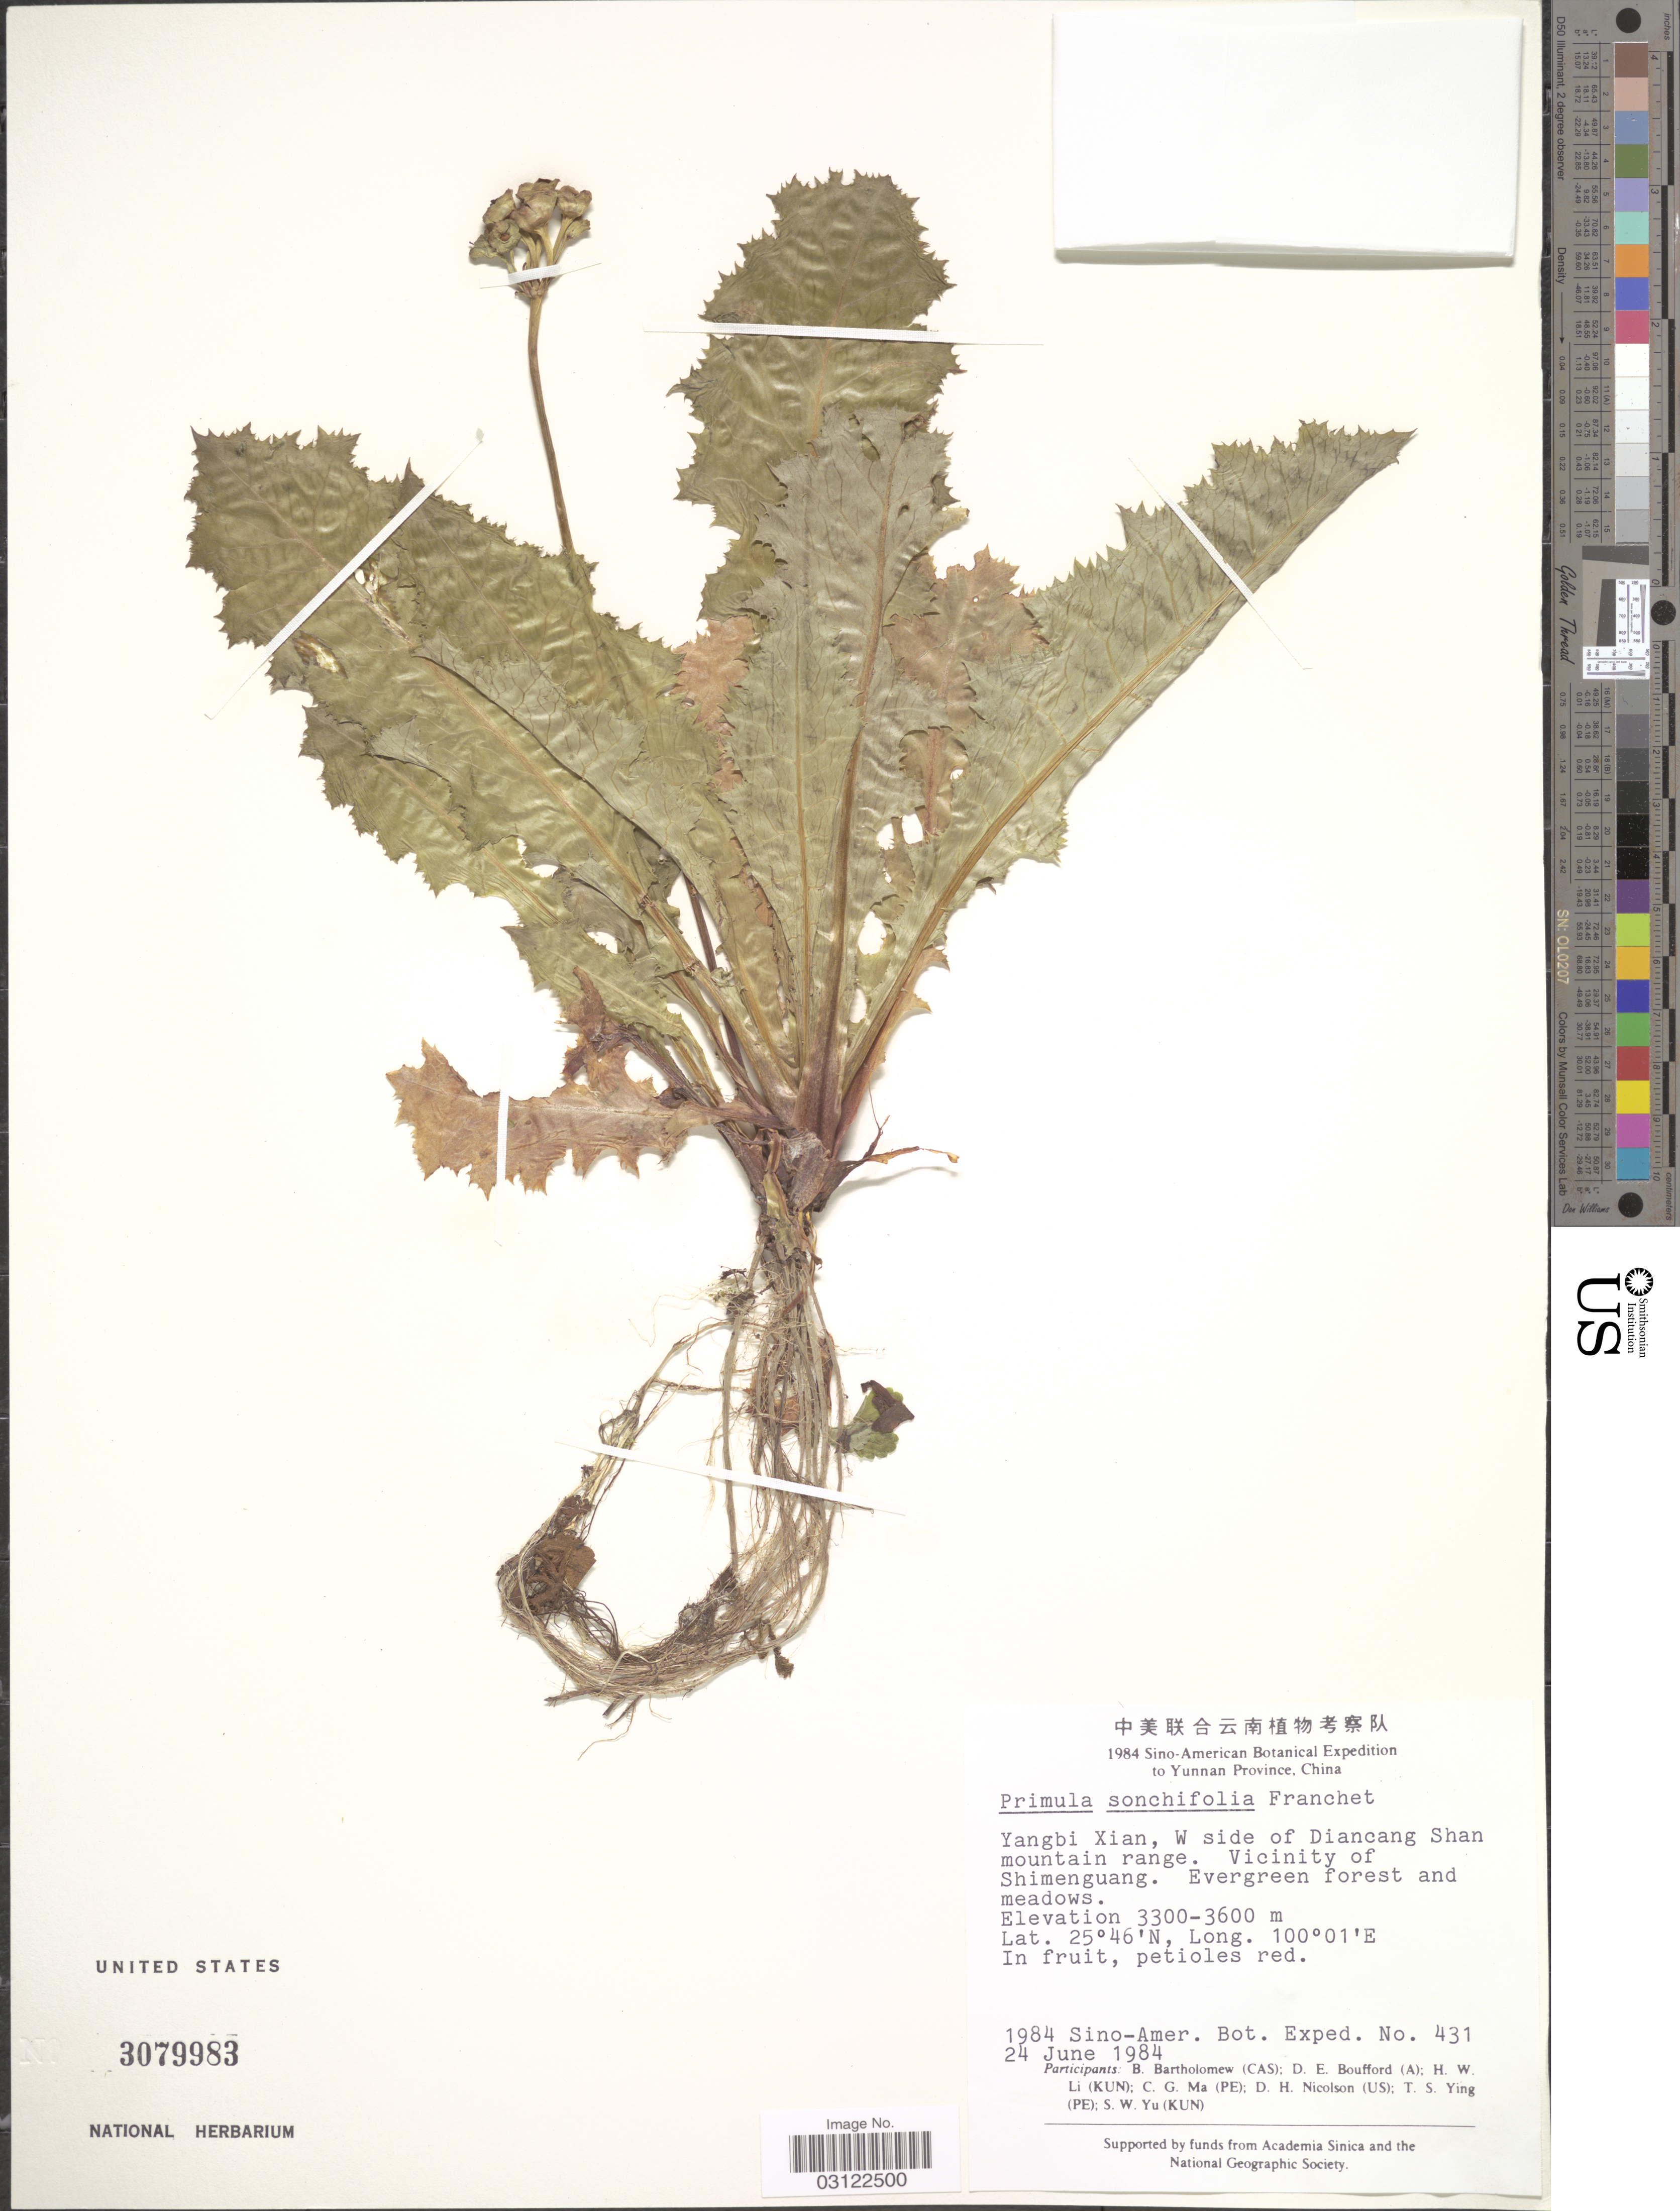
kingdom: Plantae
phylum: Tracheophyta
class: Magnoliopsida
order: Ericales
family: Primulaceae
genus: Primula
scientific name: Primula sonchifolia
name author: Franch.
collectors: Sino-Amer. Bot. Exped. 1984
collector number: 431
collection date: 1984-06-24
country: China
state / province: Yunnan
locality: Yunnan Province. Yangbi Xian, W side of Diancang Shan mountain range. Vicinity of Shimenguang.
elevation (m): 3300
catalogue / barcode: US 3079983